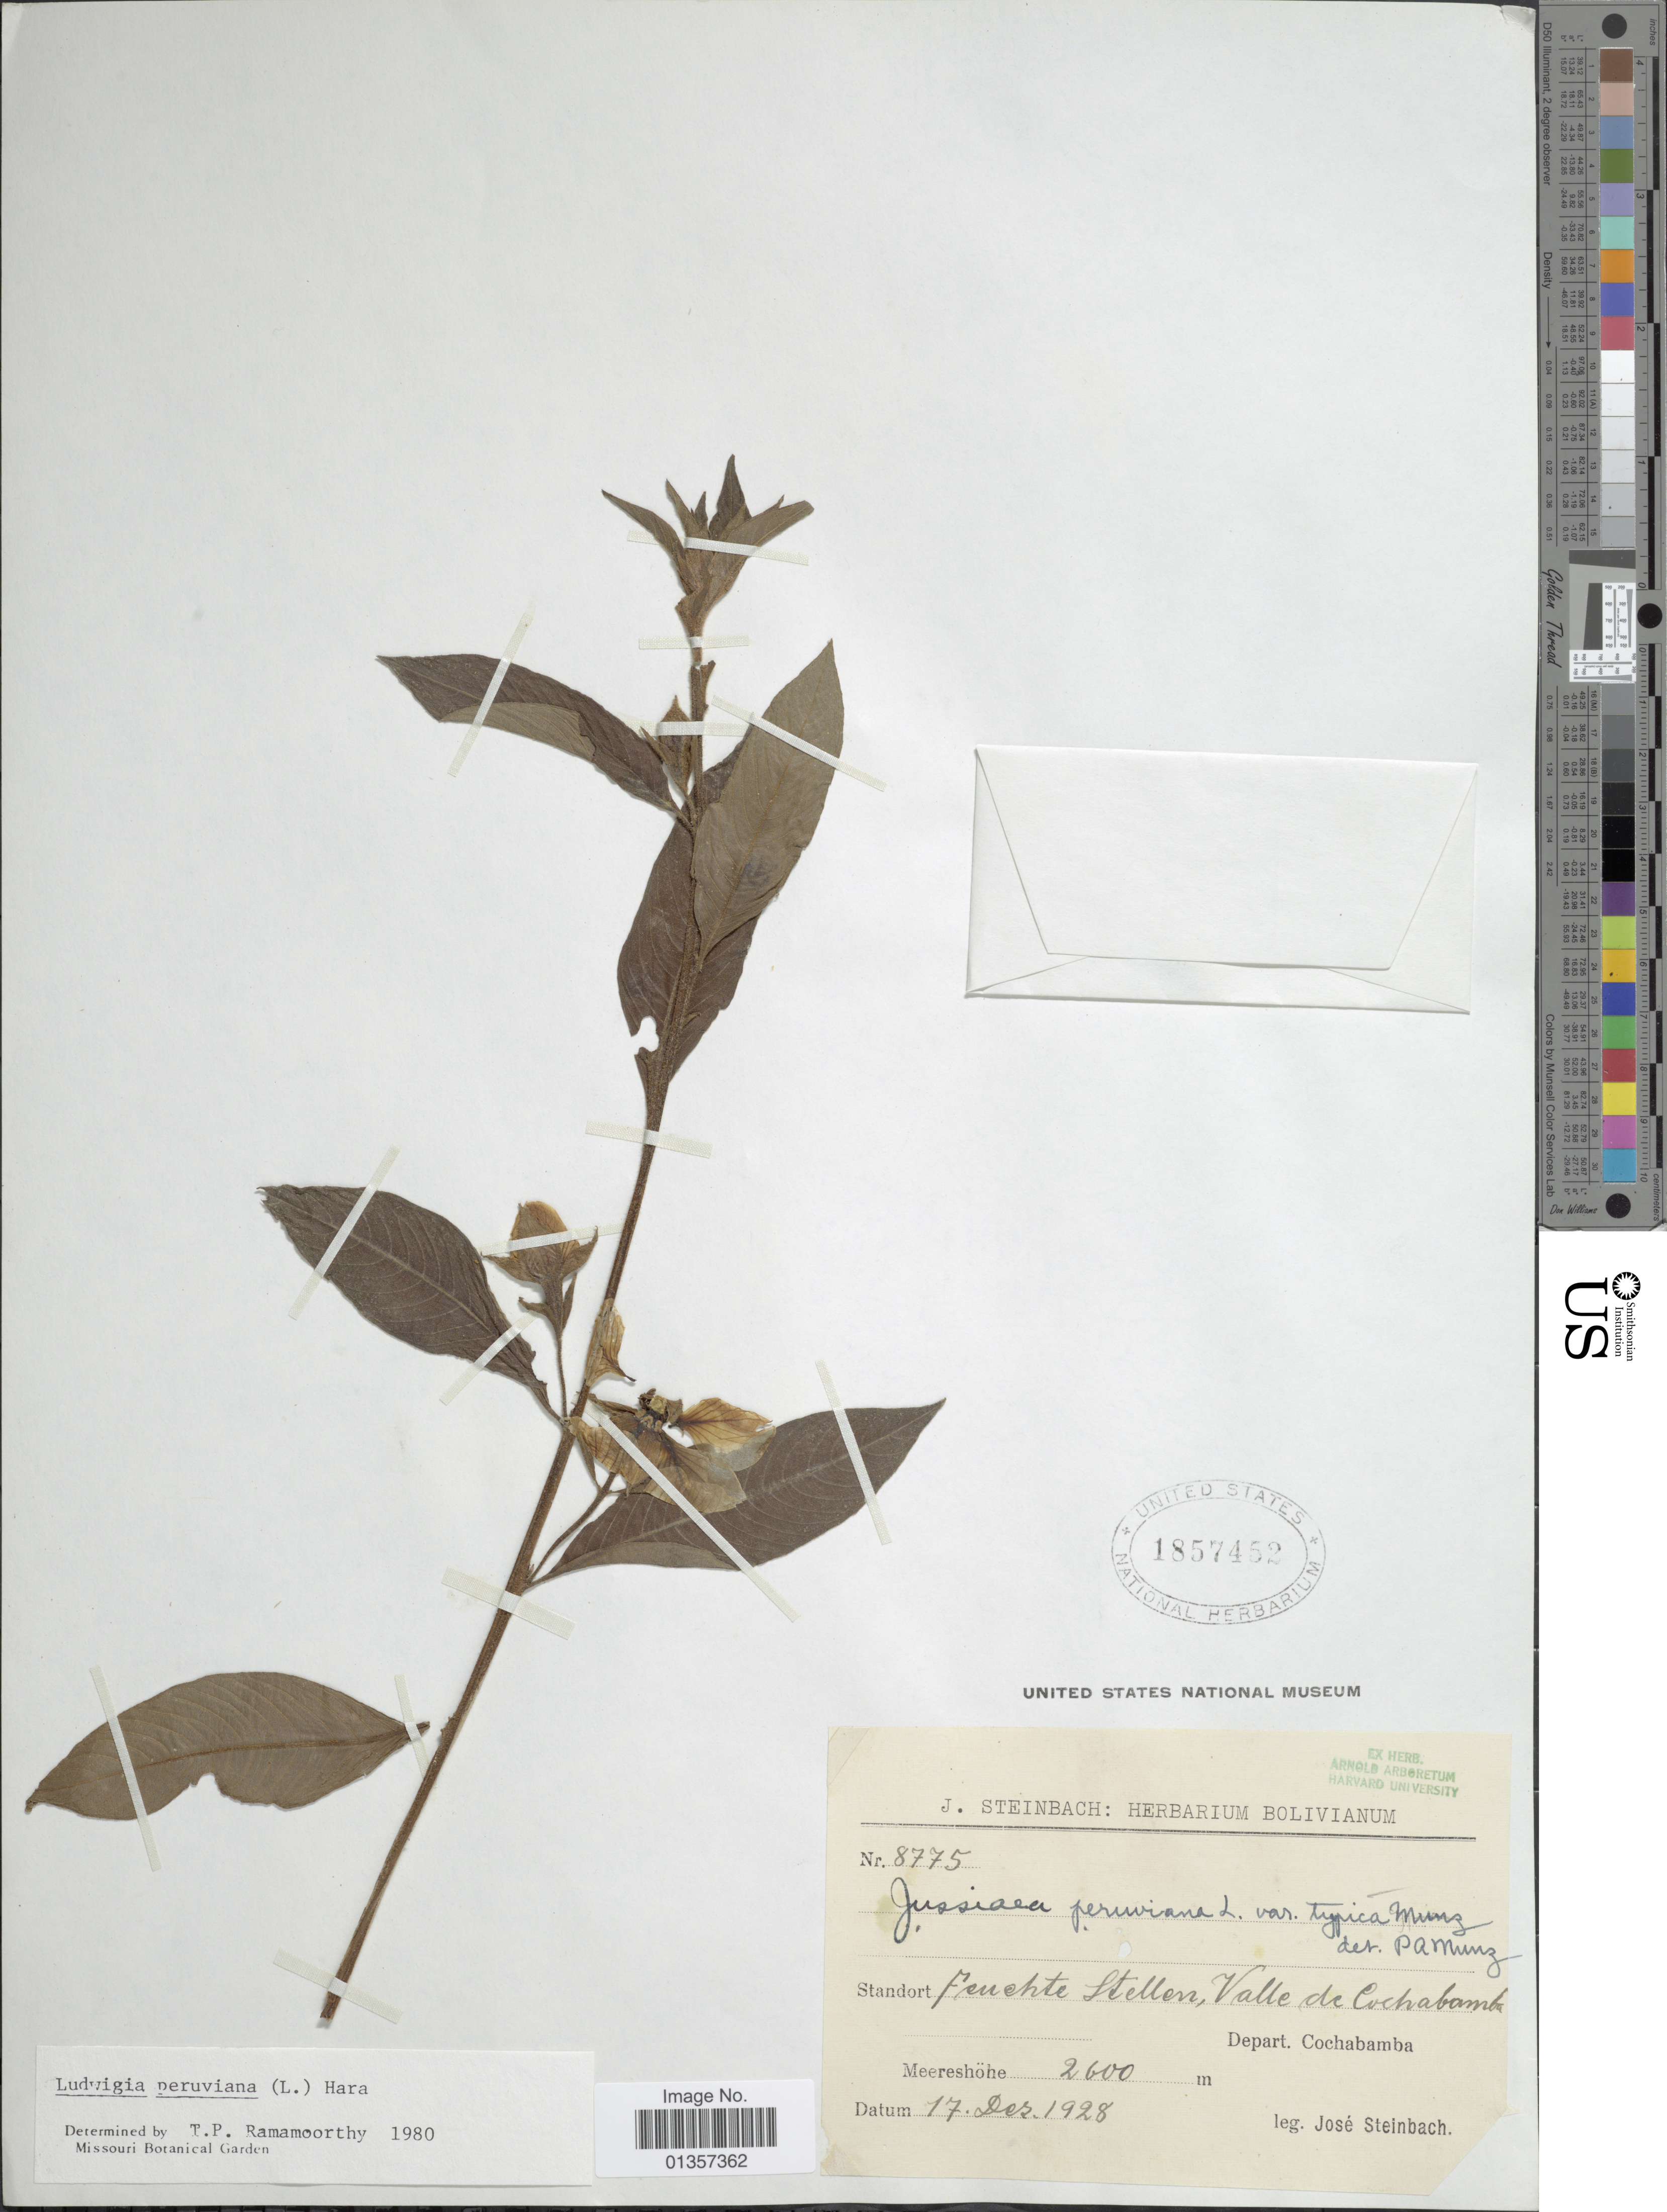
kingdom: Plantae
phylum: Tracheophyta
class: Magnoliopsida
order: Myrtales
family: Onagraceae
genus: Ludwigia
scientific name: Ludwigia peruviana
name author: (L.) H. Hara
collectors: J. Steinbach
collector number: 8775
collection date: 1928-12-17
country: Bolivia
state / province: Cochabamba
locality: Feuchte Stellen, Valle de Cochabamba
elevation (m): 2600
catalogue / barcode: US 1857452